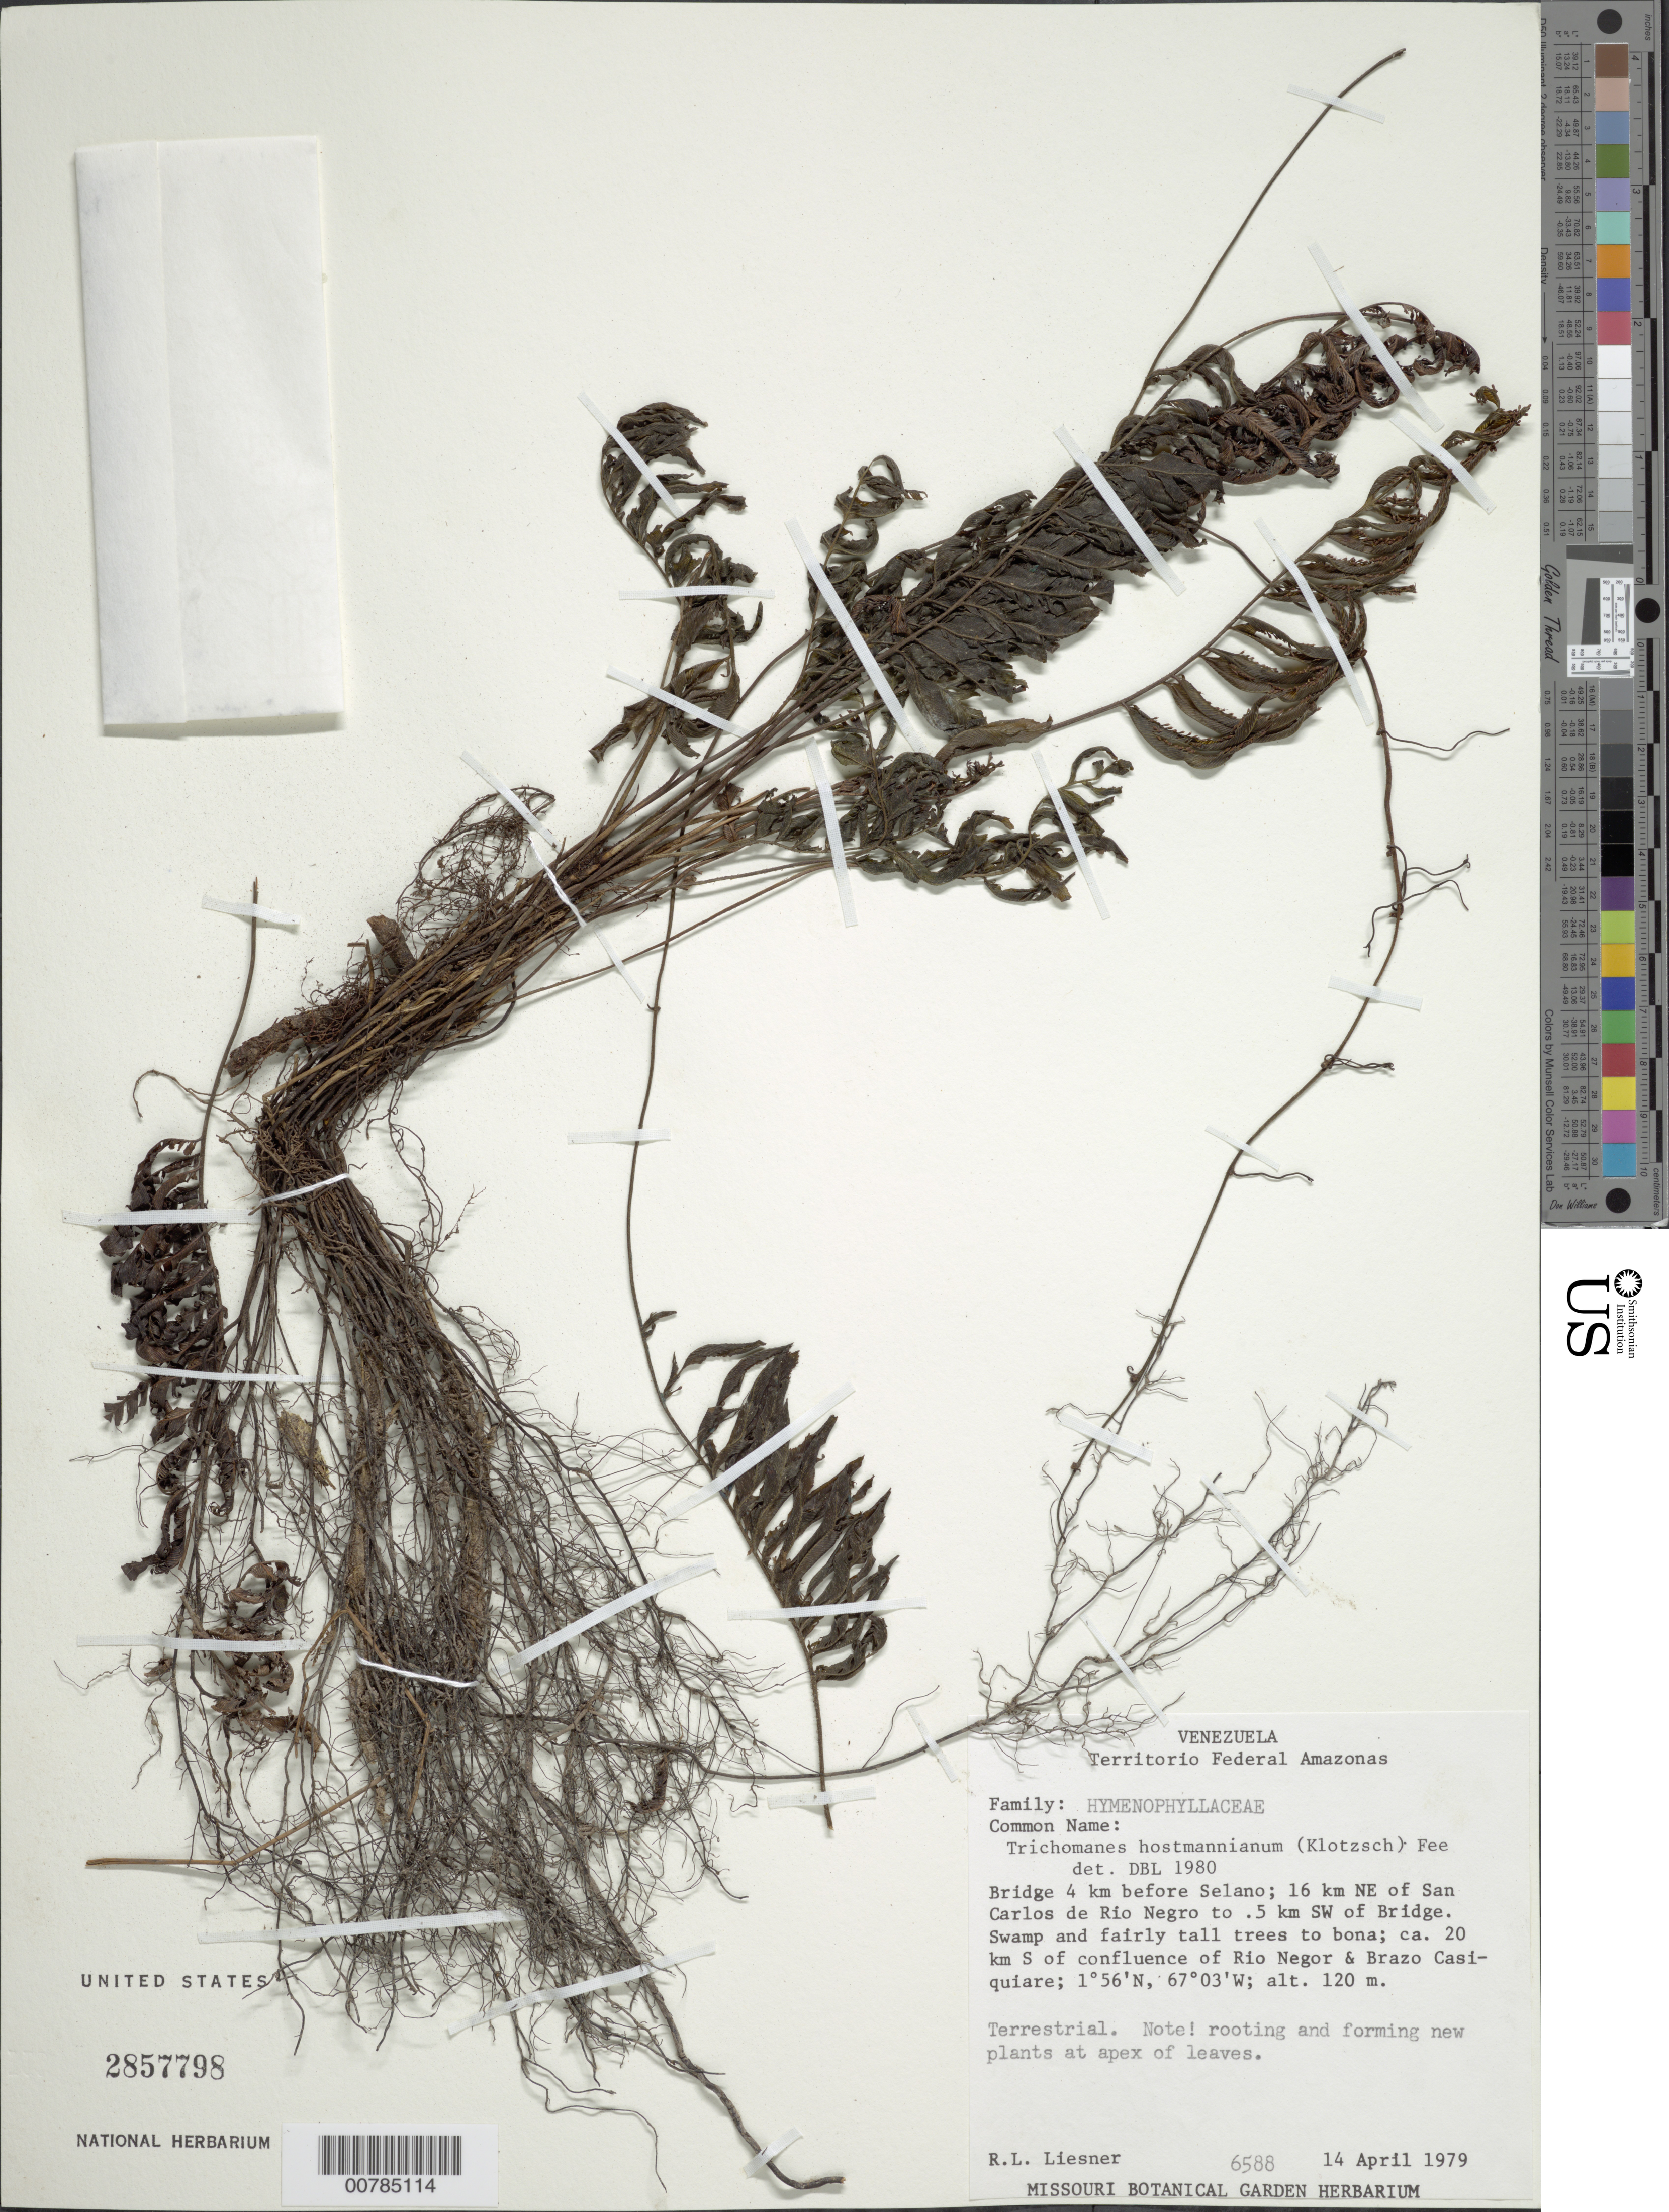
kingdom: Plantae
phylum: Tracheophyta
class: Polypodiopsida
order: Hymenophyllales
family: Hymenophyllaceae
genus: Trichomanes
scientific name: Trichomanes hostmannianum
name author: (Klotzsch) Kunze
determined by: Lellinger, David B., (BOT), Smithsonian Institution - National Museum of Natural History (UNITED STATES)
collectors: R. L. Liesner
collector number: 6588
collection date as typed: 14-Apr-79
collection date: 1979-04-14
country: Venezuela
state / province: Amazonas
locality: San Carlos de Río Negro,16 km NE of; to 0.5 km SW of Selano Bridge and 4 km before Bridge; ca 20 km S of conflu of Río Negor and Brazo Casiquiare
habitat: Swamp and fairly tall trees to bona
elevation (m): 120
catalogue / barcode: US 2857798